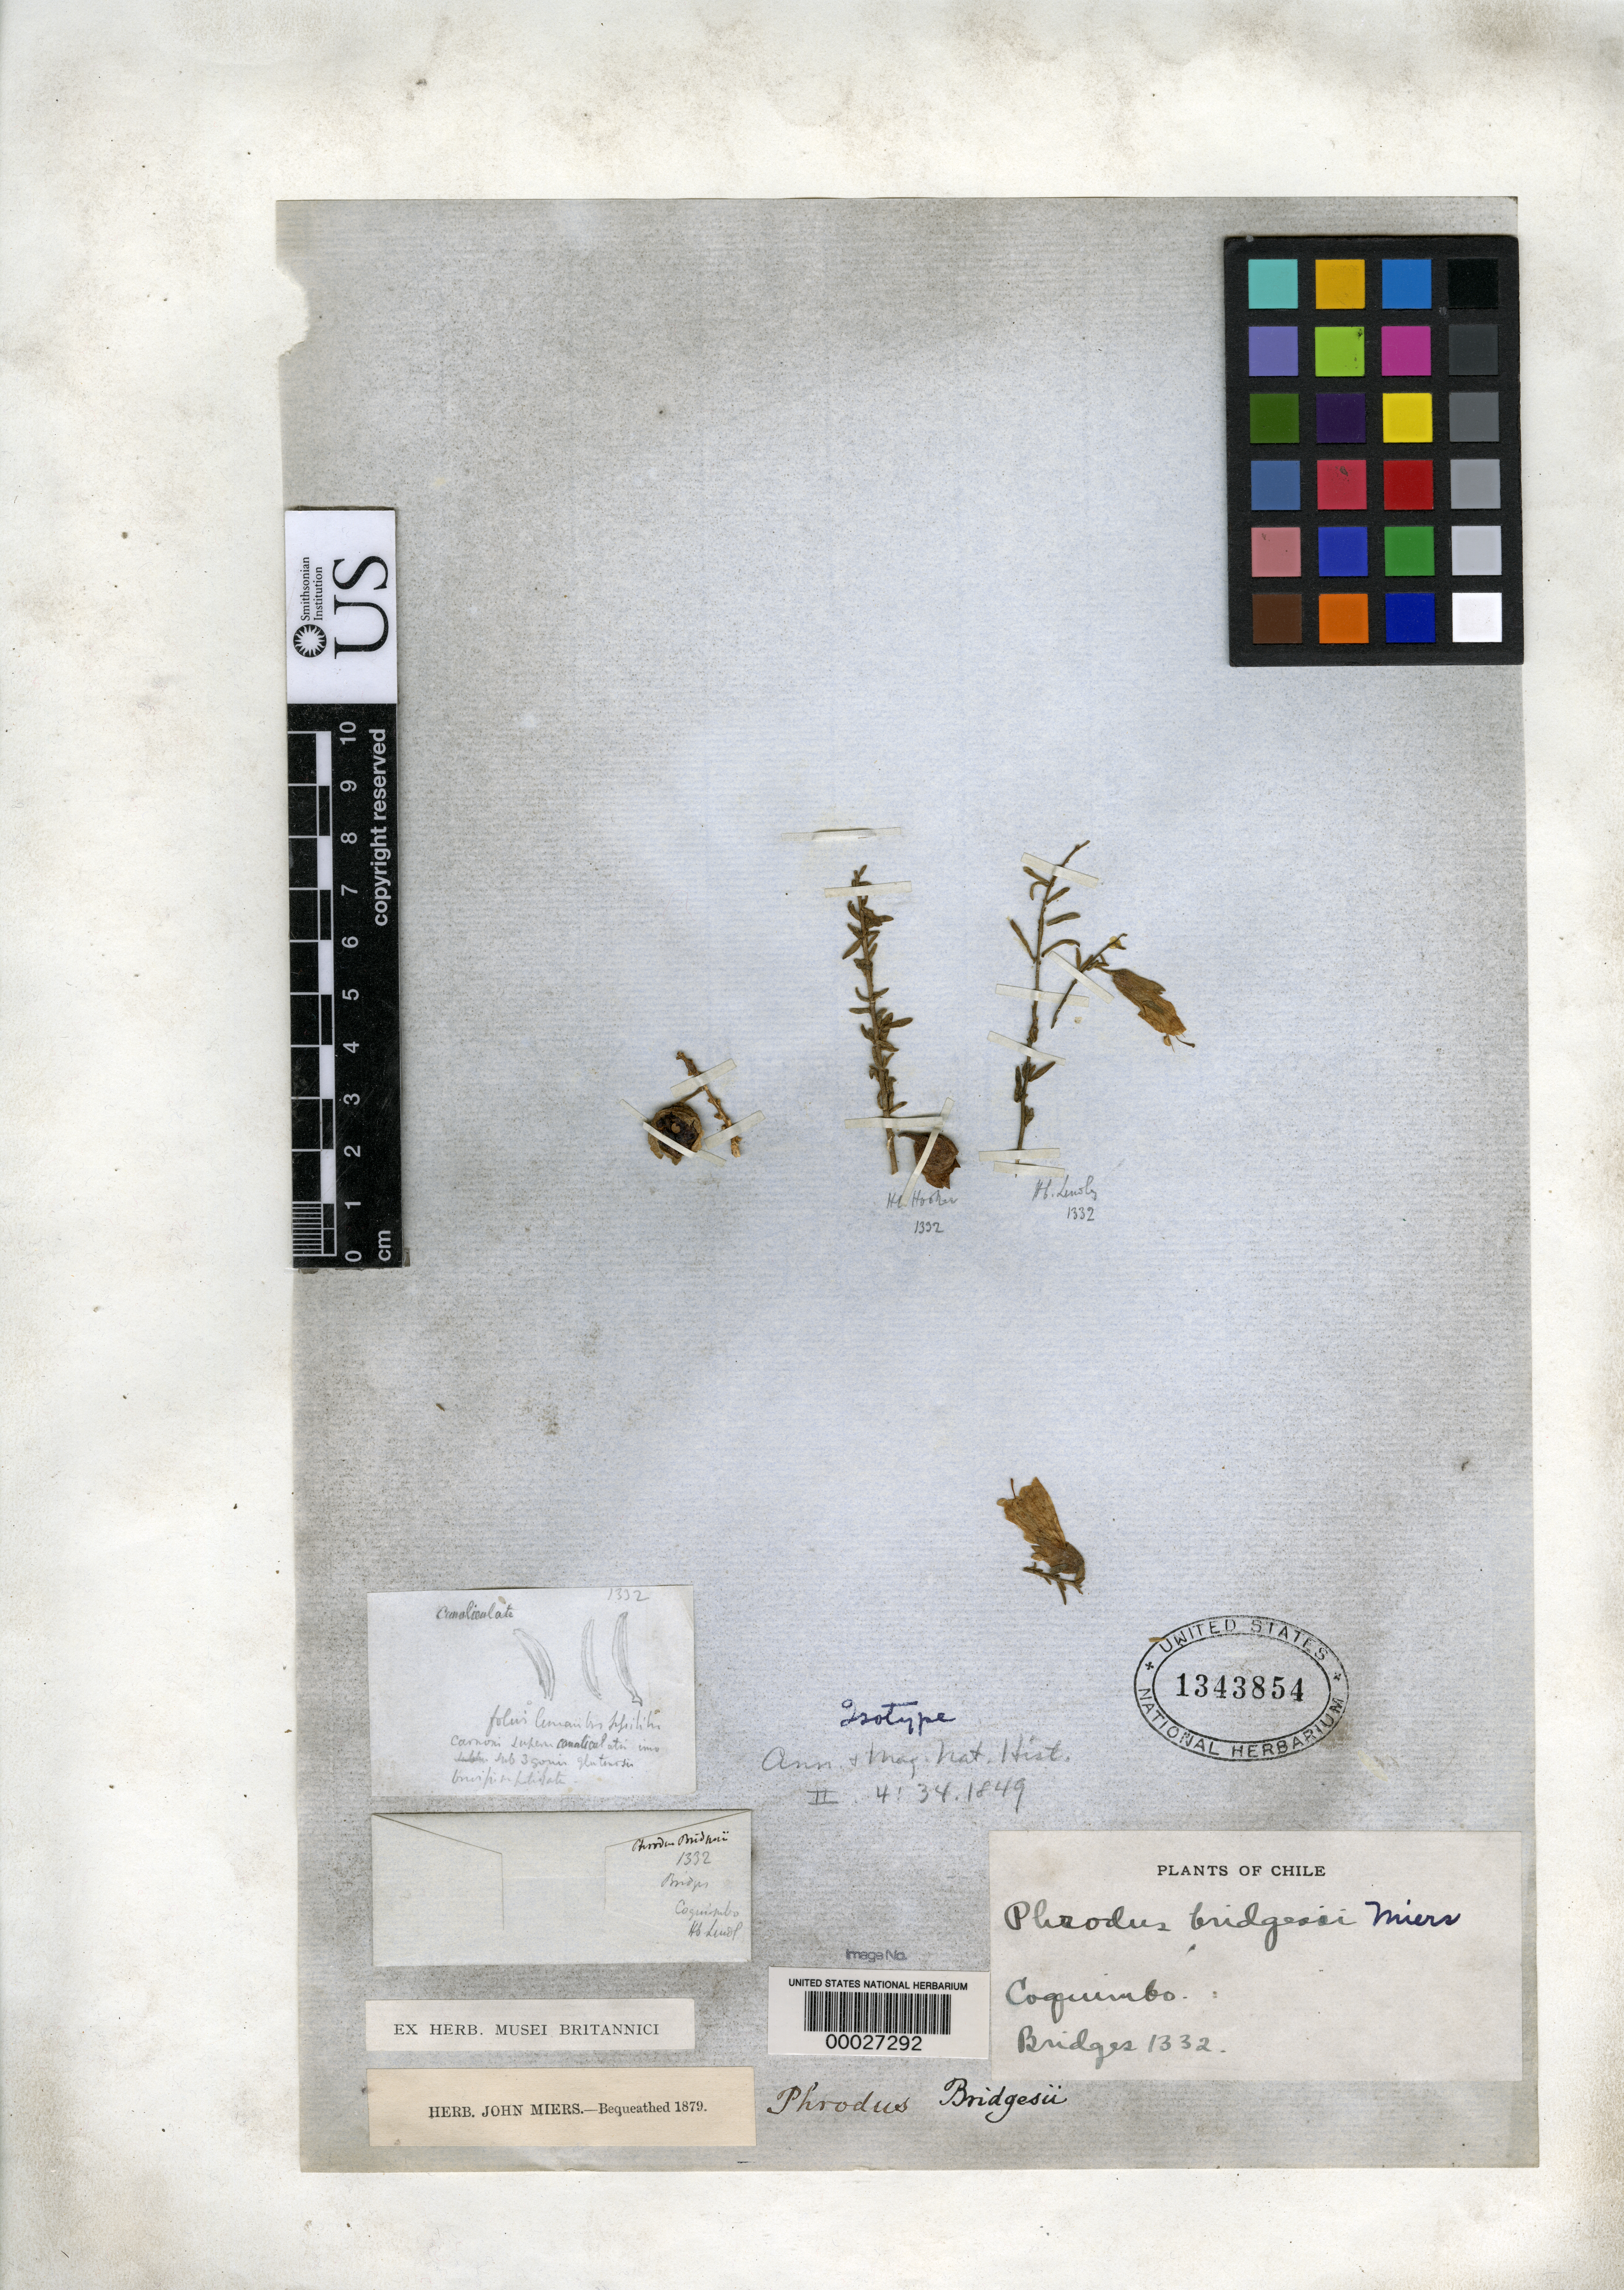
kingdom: Plantae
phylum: Tracheophyta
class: Magnoliopsida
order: Solanales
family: Solanaceae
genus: Phrodus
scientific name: Phrodus bridgesii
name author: Miers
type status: Isotype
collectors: T. Bridges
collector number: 1332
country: Chile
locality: Coqimbo.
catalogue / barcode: US 1343854